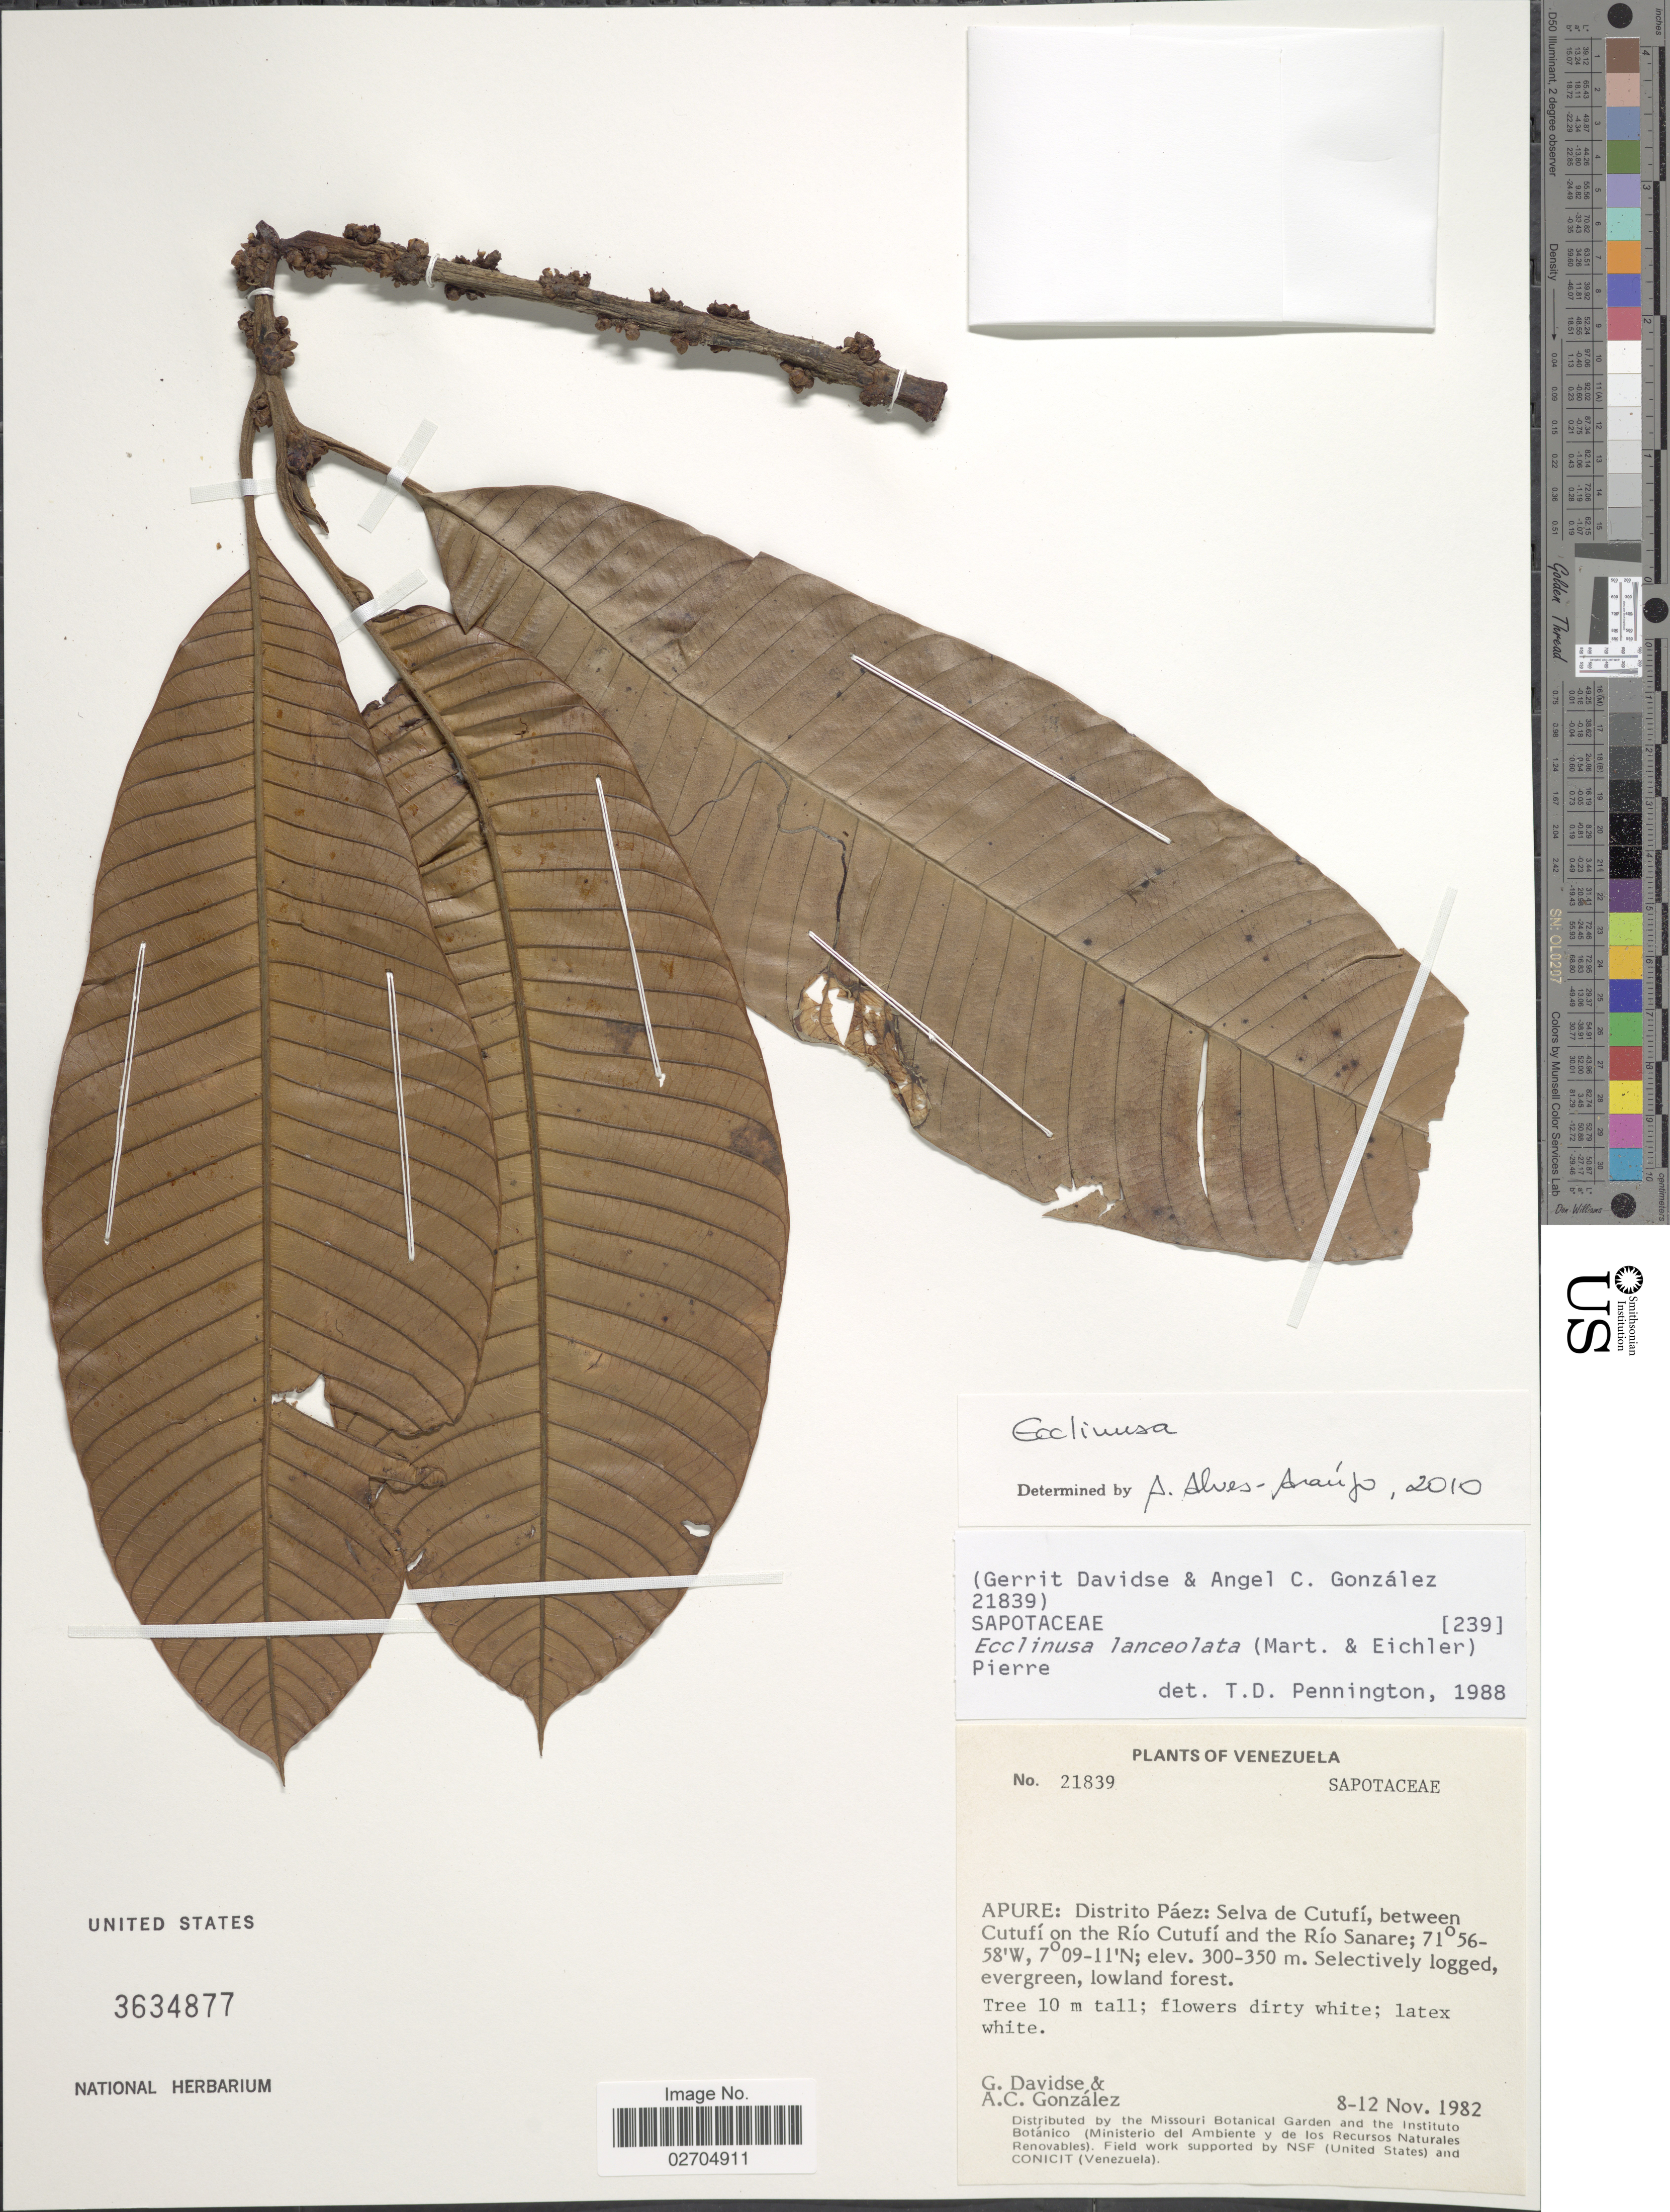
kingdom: Plantae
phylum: Tracheophyta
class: Magnoliopsida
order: Ericales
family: Sapotaceae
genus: Ecclinusa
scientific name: Ecclinusa lanceolata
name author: (Mart. & Eichler) Pierre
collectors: G. Davidse & A. C. González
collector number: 21839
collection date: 1982-11-08/1982-11-12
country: Venezuela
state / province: Apure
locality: Distrito Páez: Selva de Cutufí, between Cutufí on the Río Cutufí and the Río Sanare.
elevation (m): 300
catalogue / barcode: US 3634877